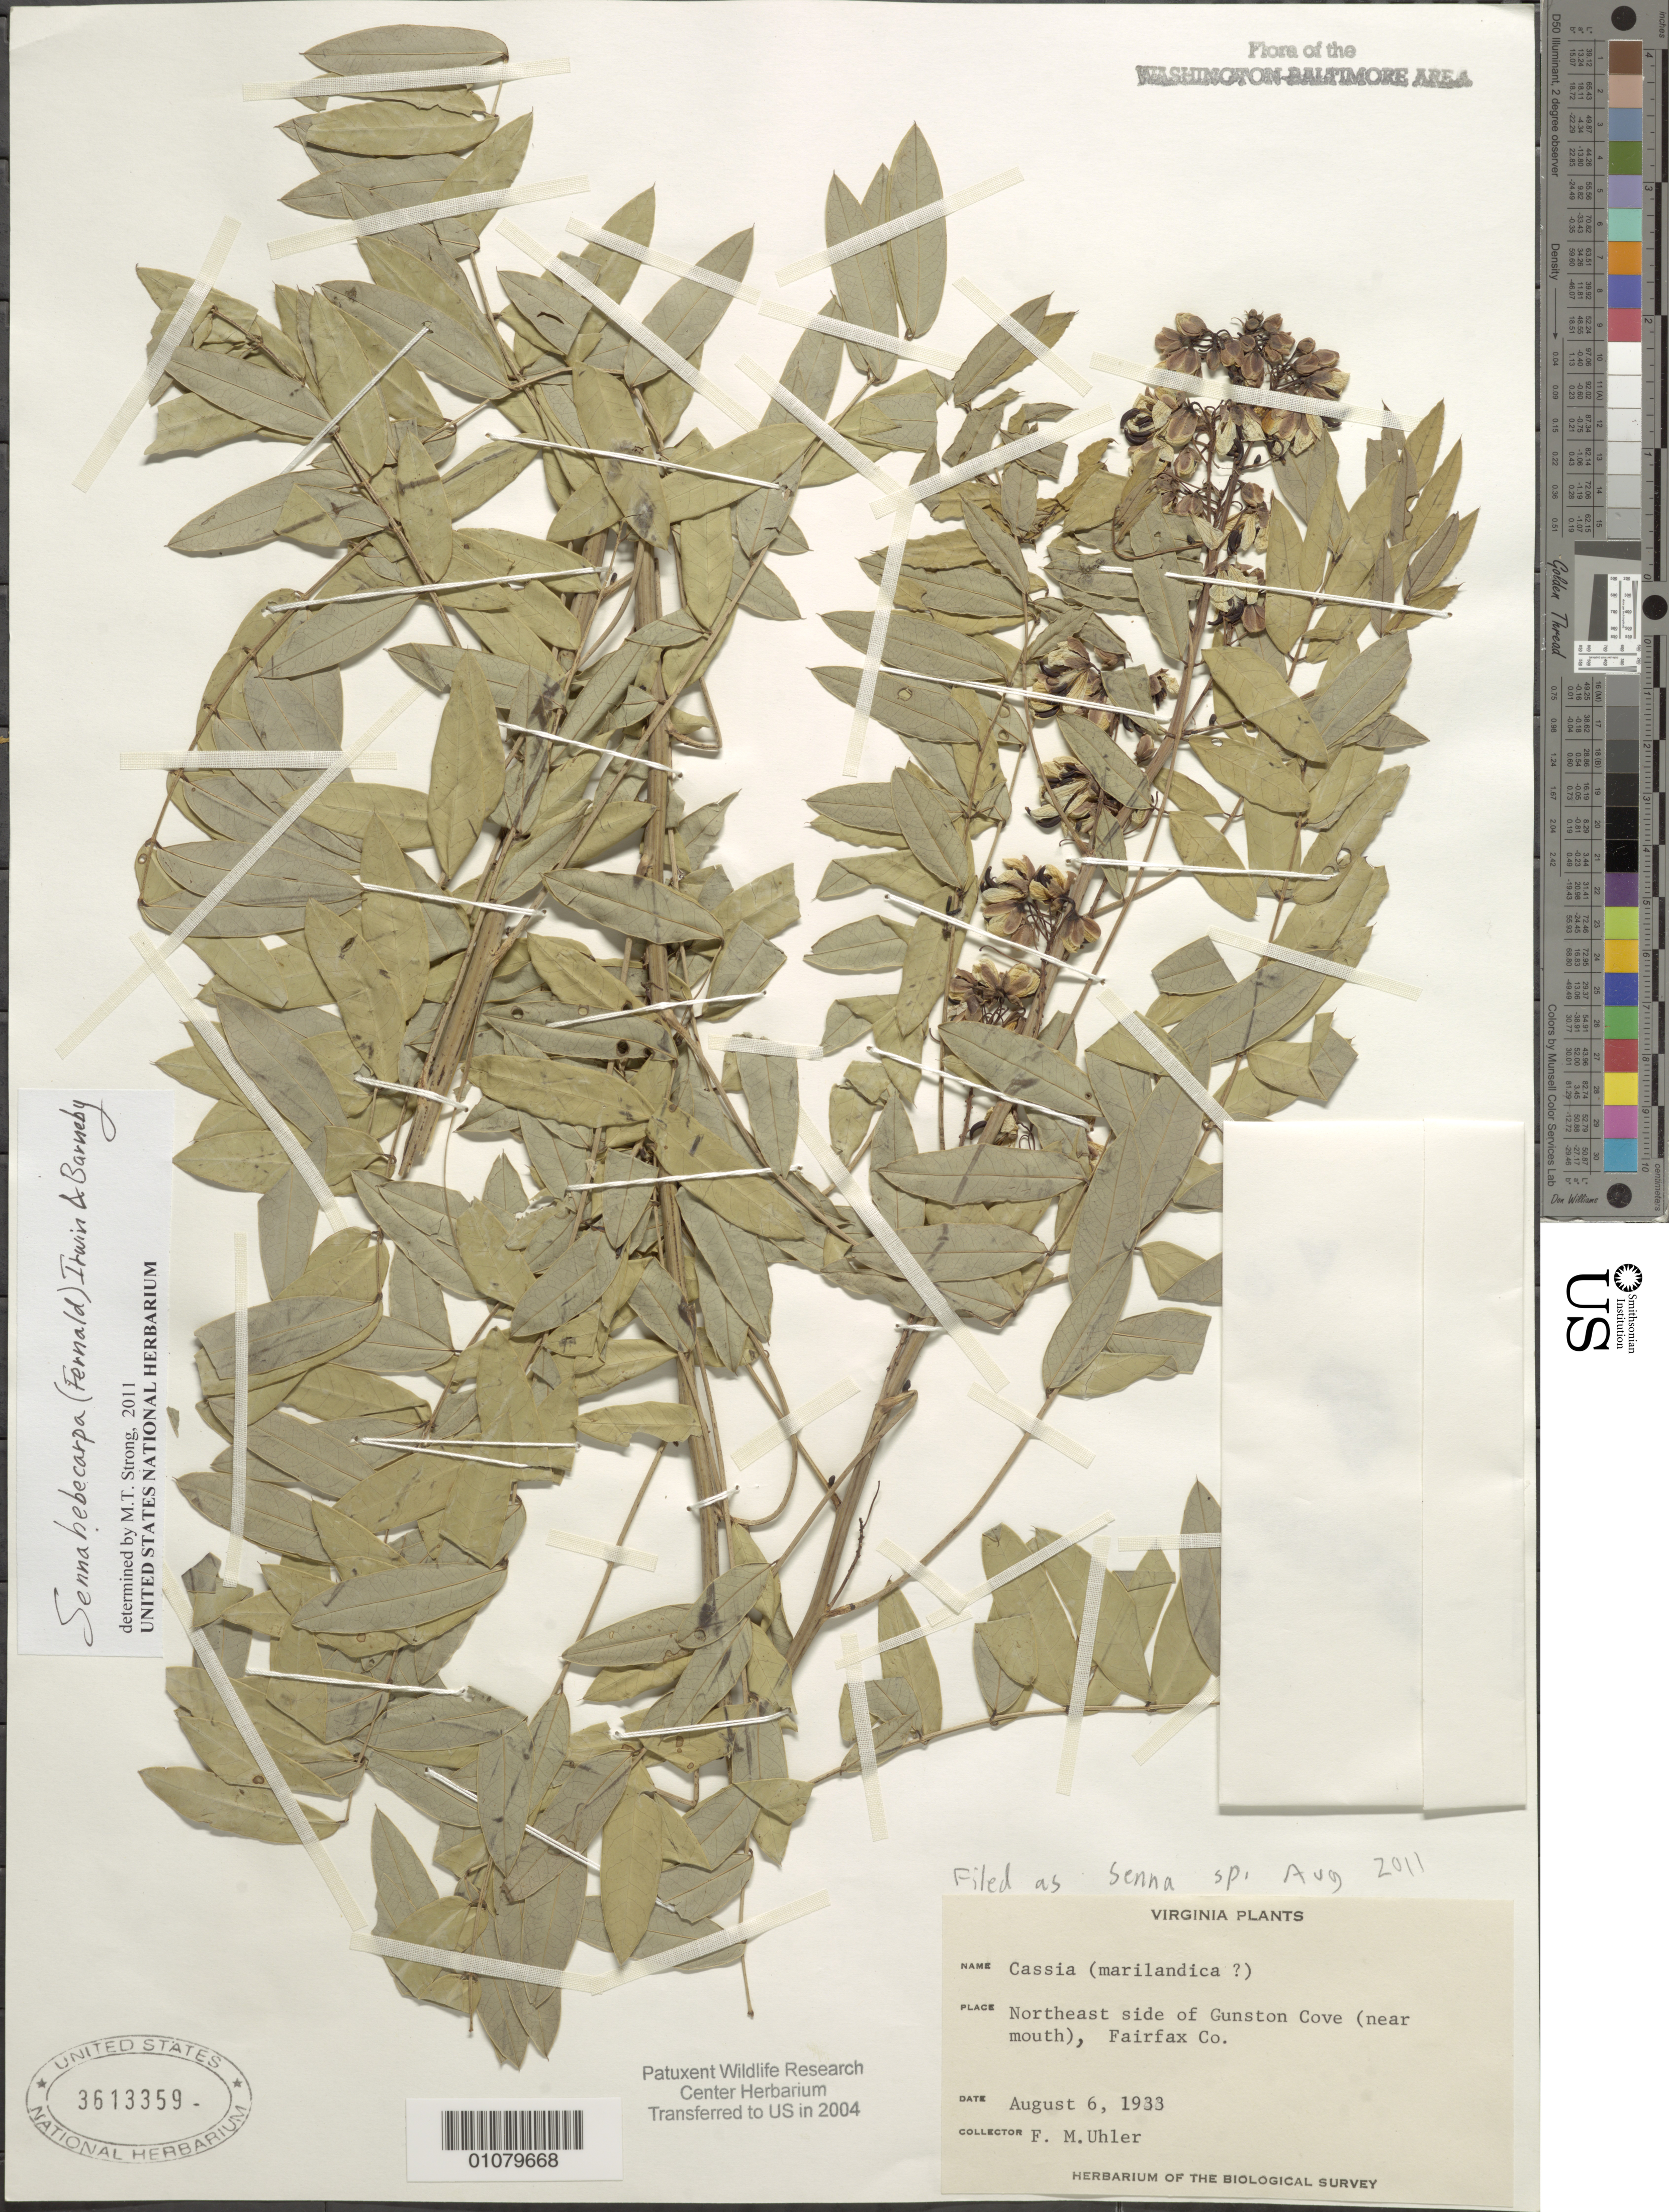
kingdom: Plantae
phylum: Tracheophyta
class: Magnoliopsida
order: Fabales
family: Fabaceae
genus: Senna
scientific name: Senna hebecarpa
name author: (Fernald) H.S. Irwin & Barneby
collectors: F. M. Uhler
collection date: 1933-08-06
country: United States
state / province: Virginia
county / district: Fairfax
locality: N.E. side of Gunston Cove (near mouth).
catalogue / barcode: US 3613359